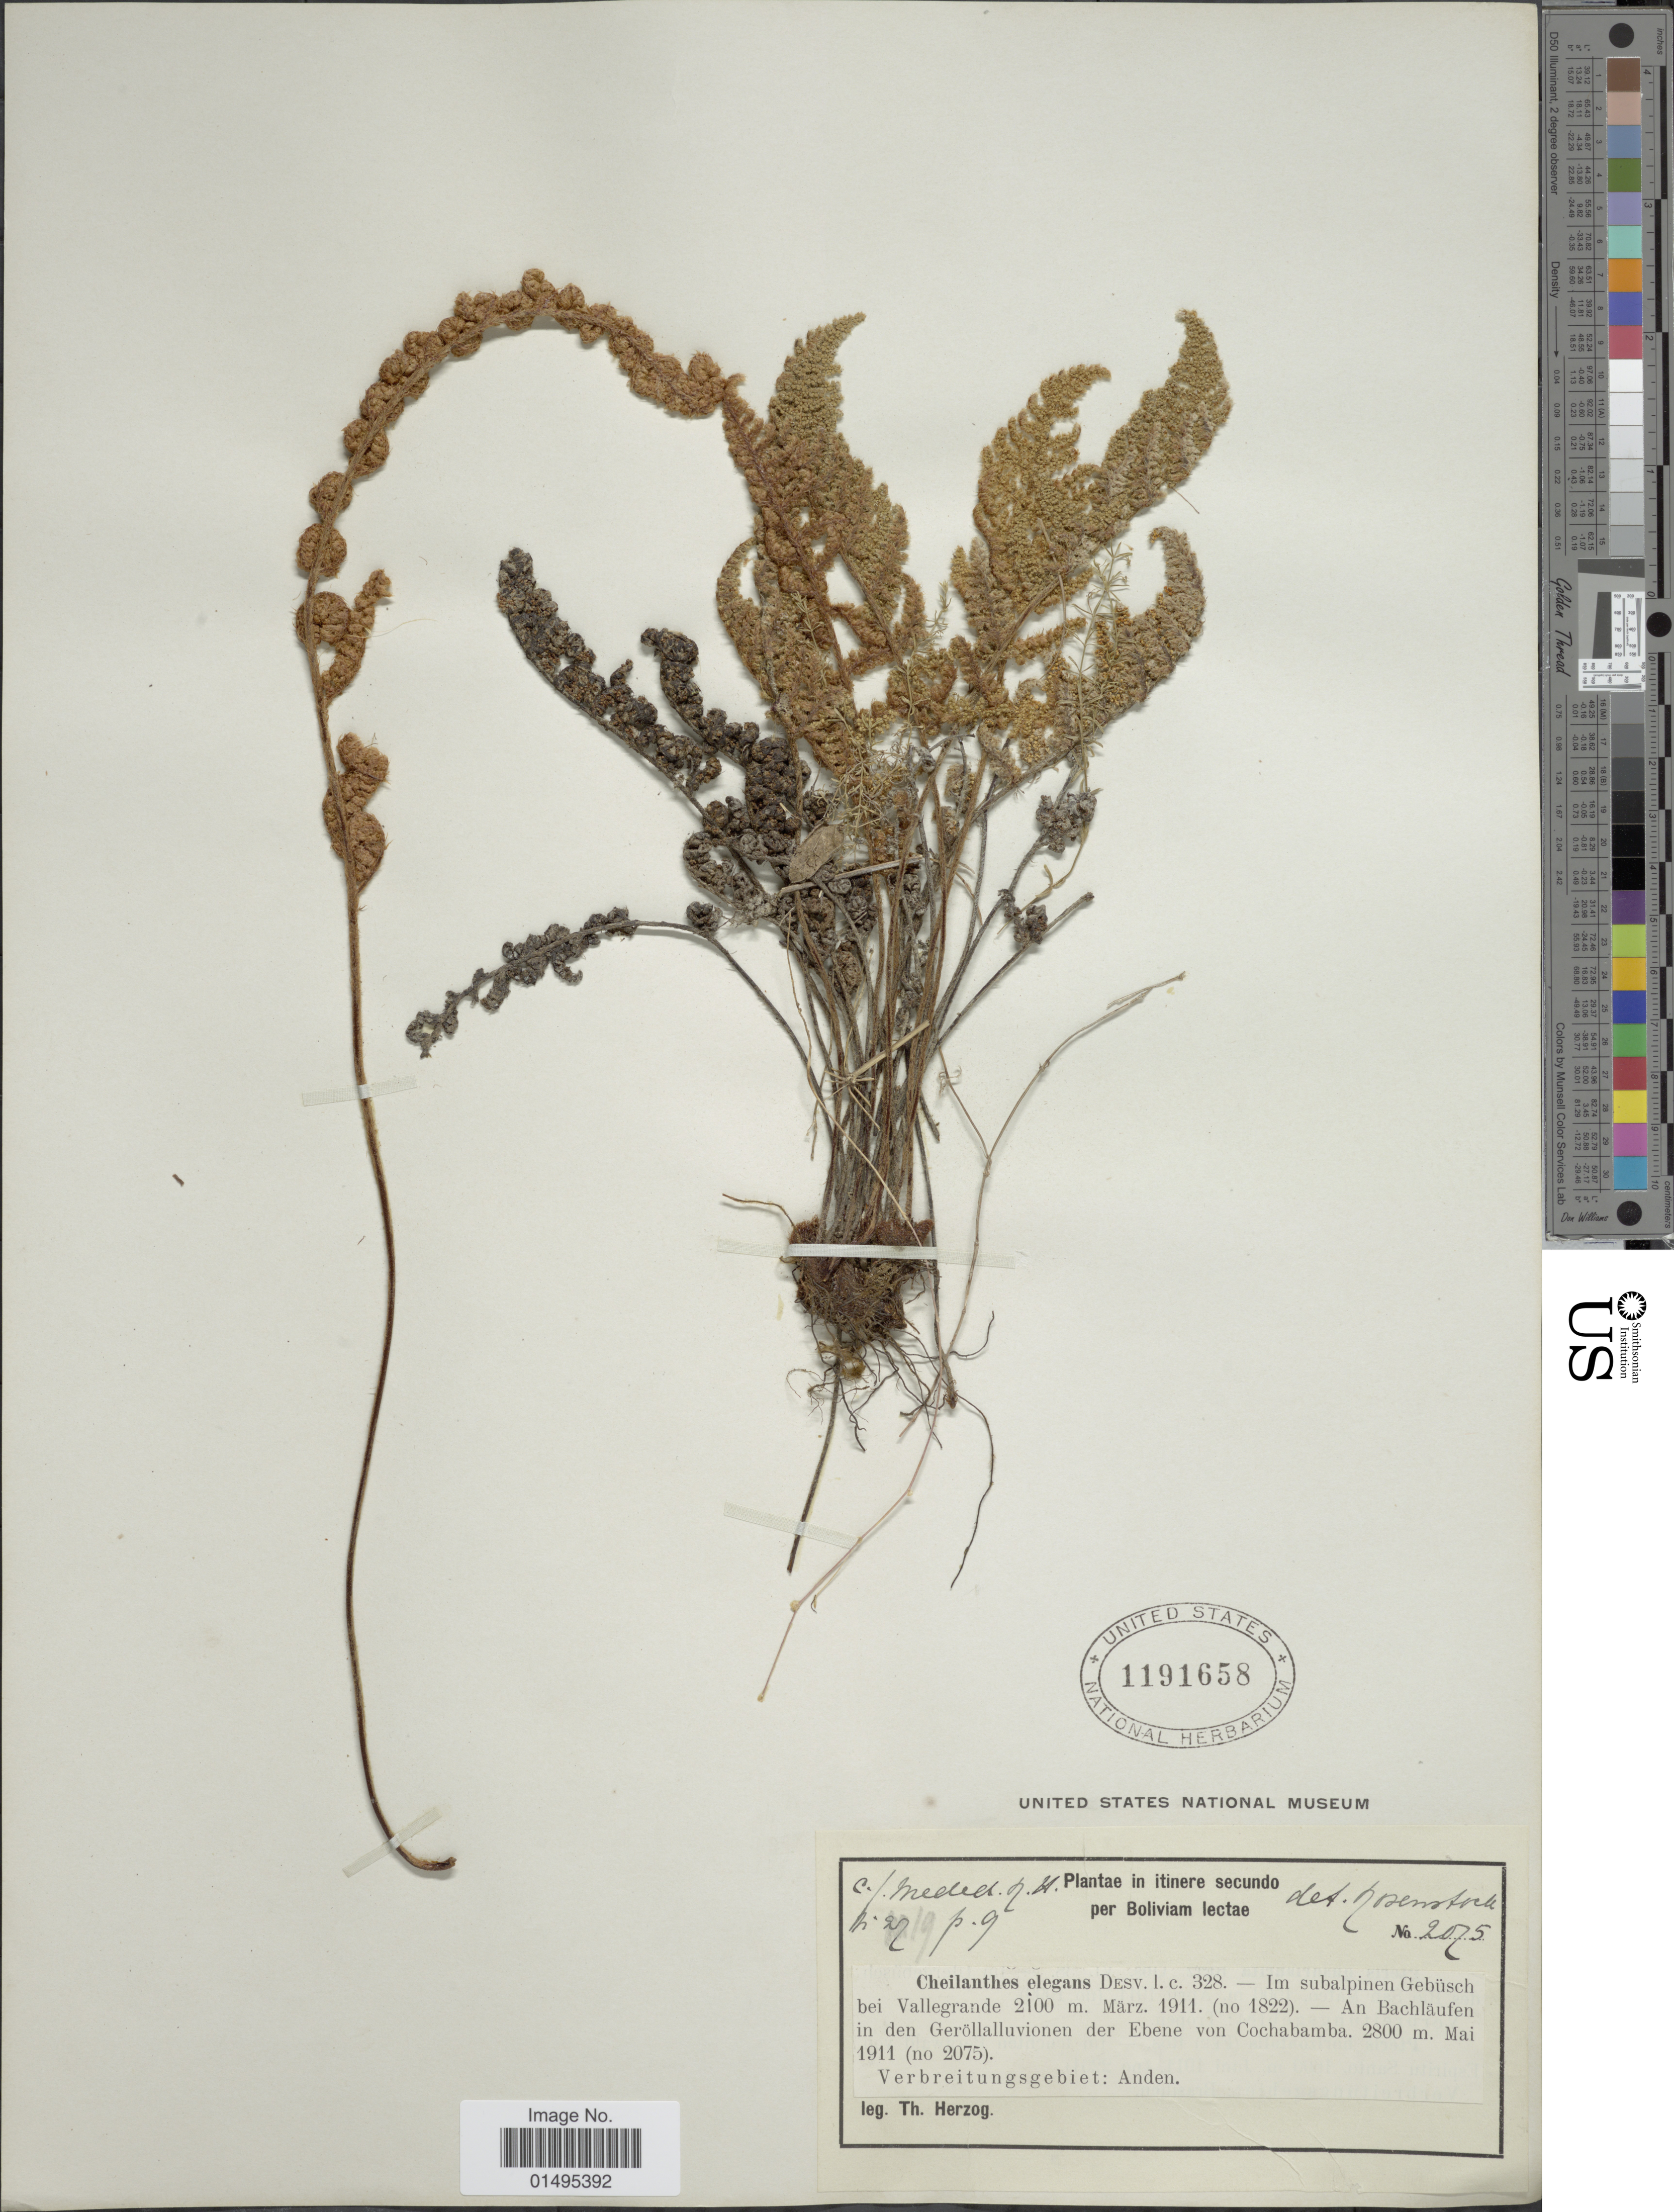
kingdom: Plantae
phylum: Tracheophyta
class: Polypodiopsida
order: Polypodiales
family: Pteridaceae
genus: Myriopteris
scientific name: Myriopteris myriophylla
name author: (Desv.) J. Sm.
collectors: T. K. J. Herzog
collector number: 2075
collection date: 1911-05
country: Bolivia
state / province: Cochabamba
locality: Auf Bachlaufen in den Gerollalluvionen der Ebene von Cochabamba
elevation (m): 2800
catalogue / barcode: US 1191658